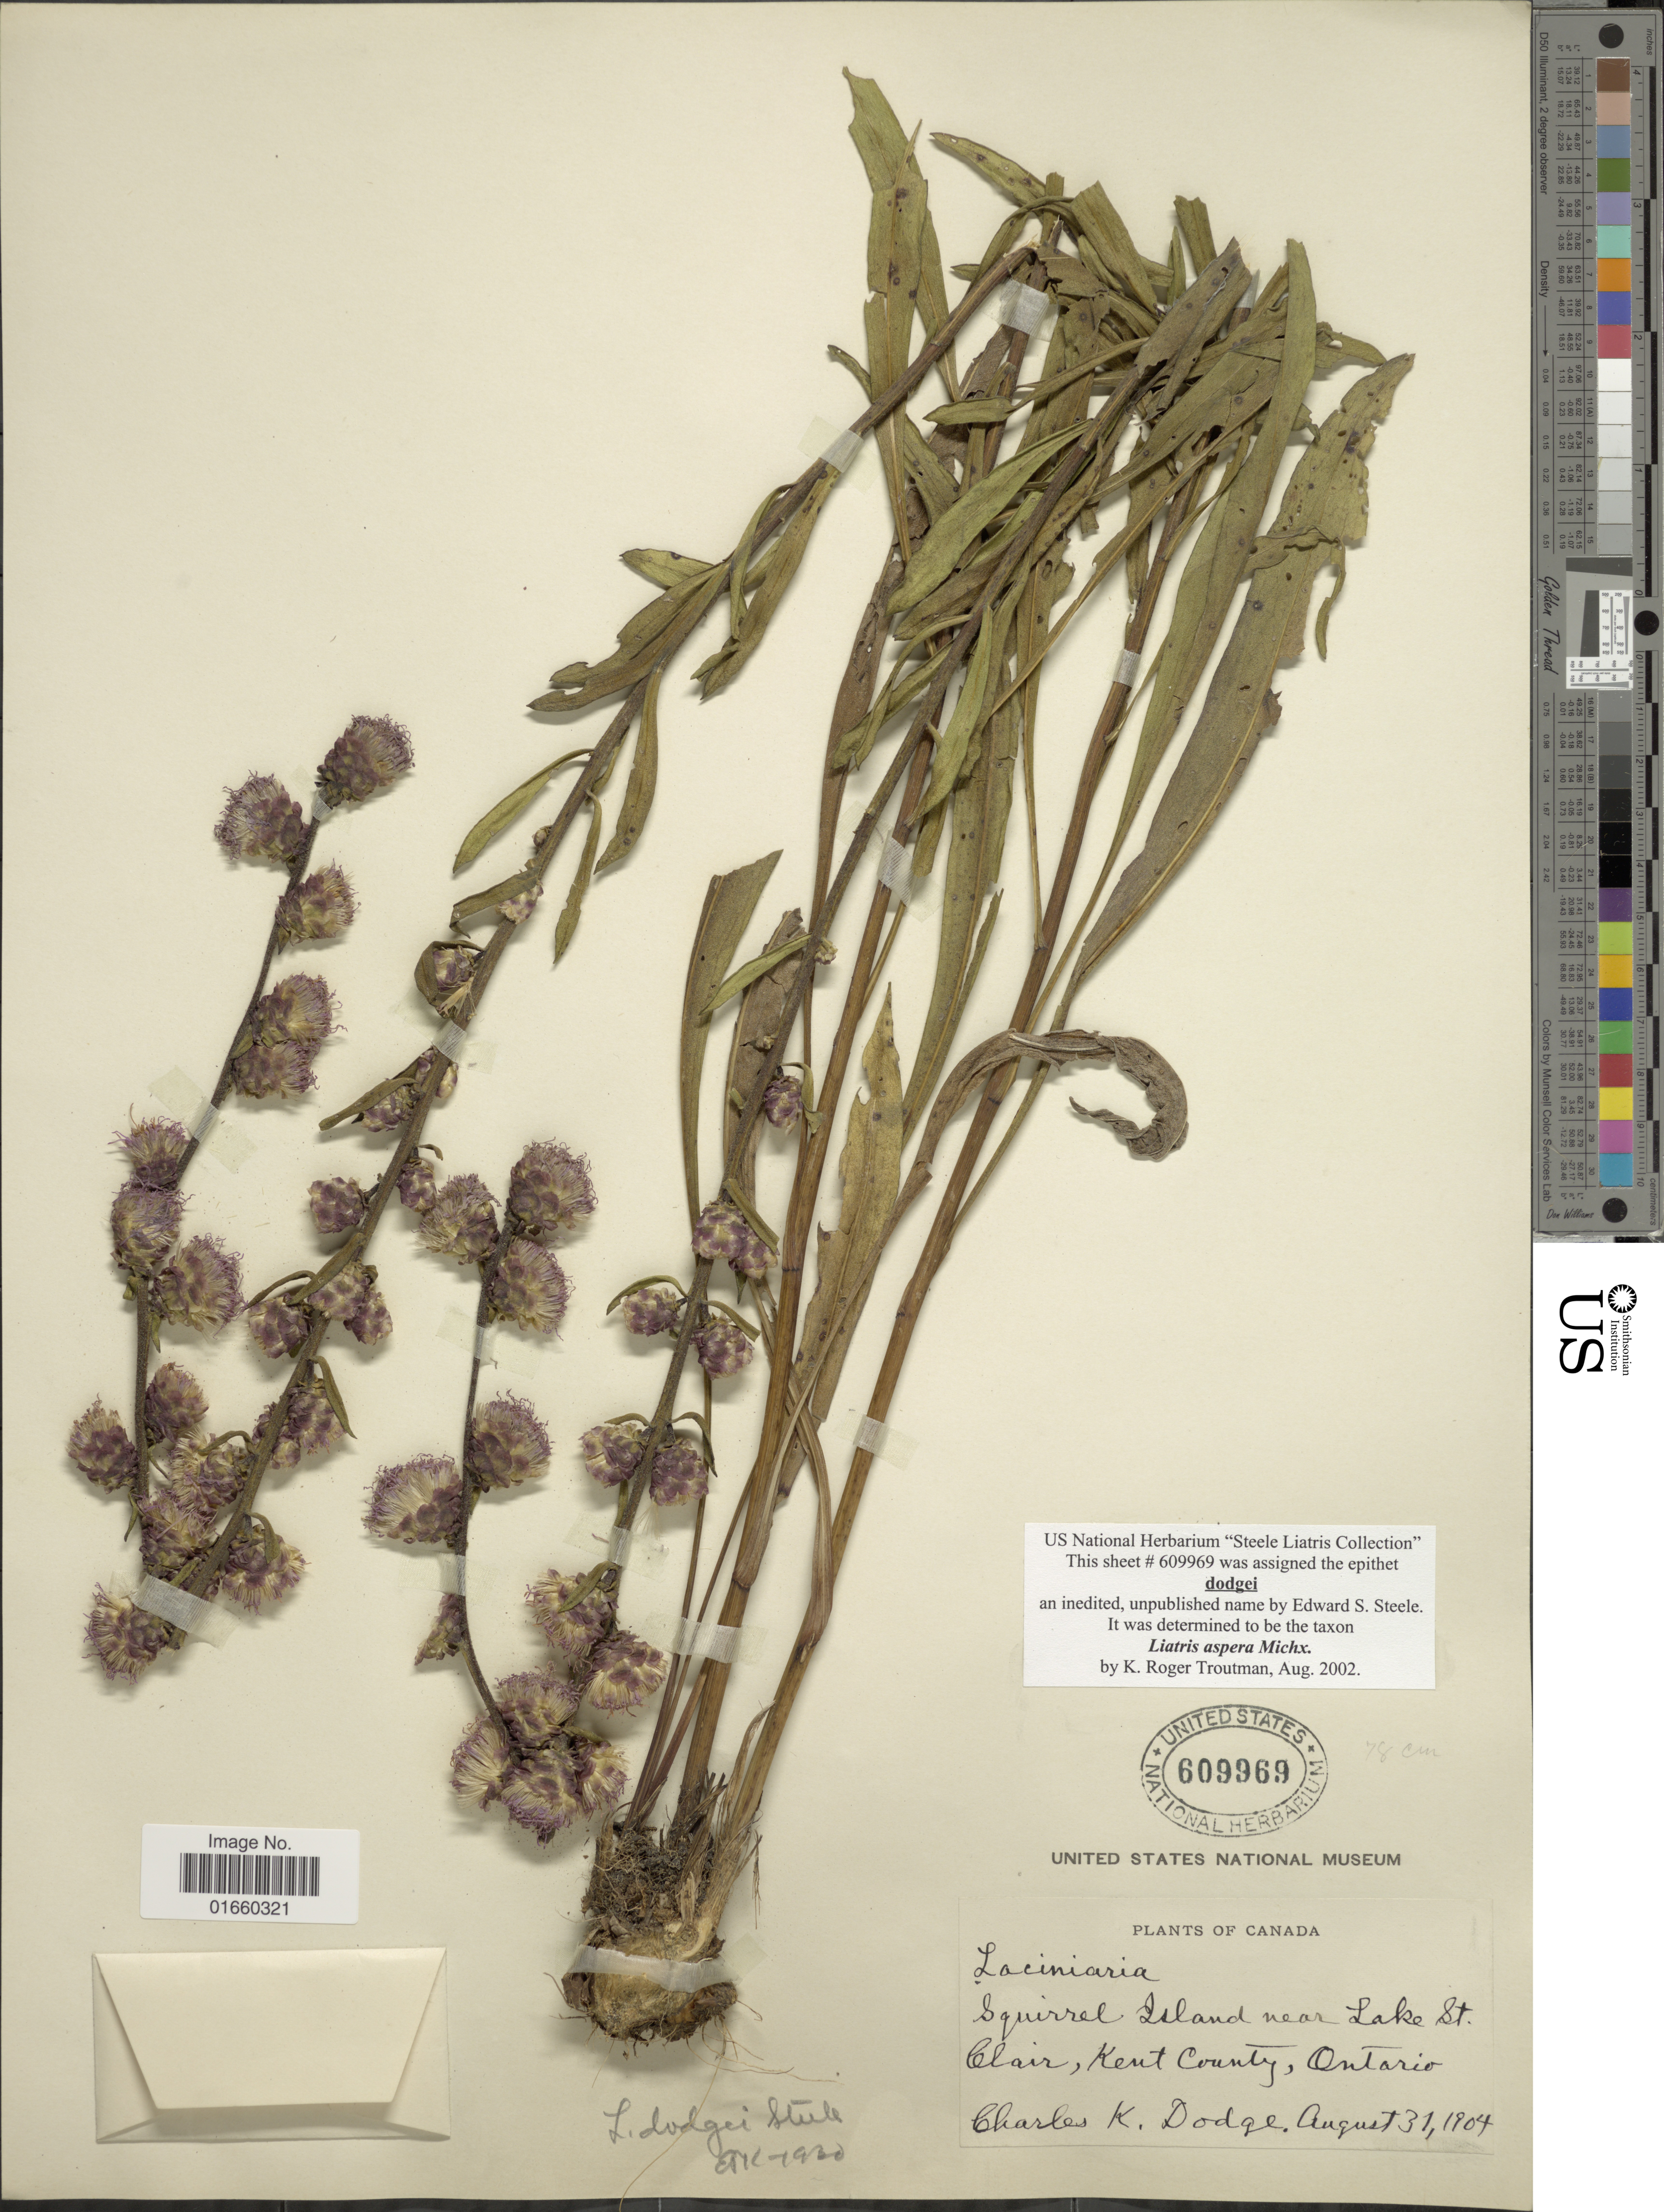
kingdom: Plantae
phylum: Tracheophyta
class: Magnoliopsida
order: Asterales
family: Asteraceae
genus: Liatris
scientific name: Liatris aspera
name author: Michx.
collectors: C. K. Dodge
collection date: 1904-08-31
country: Canada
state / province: Ontario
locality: Squirrel Island near Lake St. Clair, Kent County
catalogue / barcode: US 609969